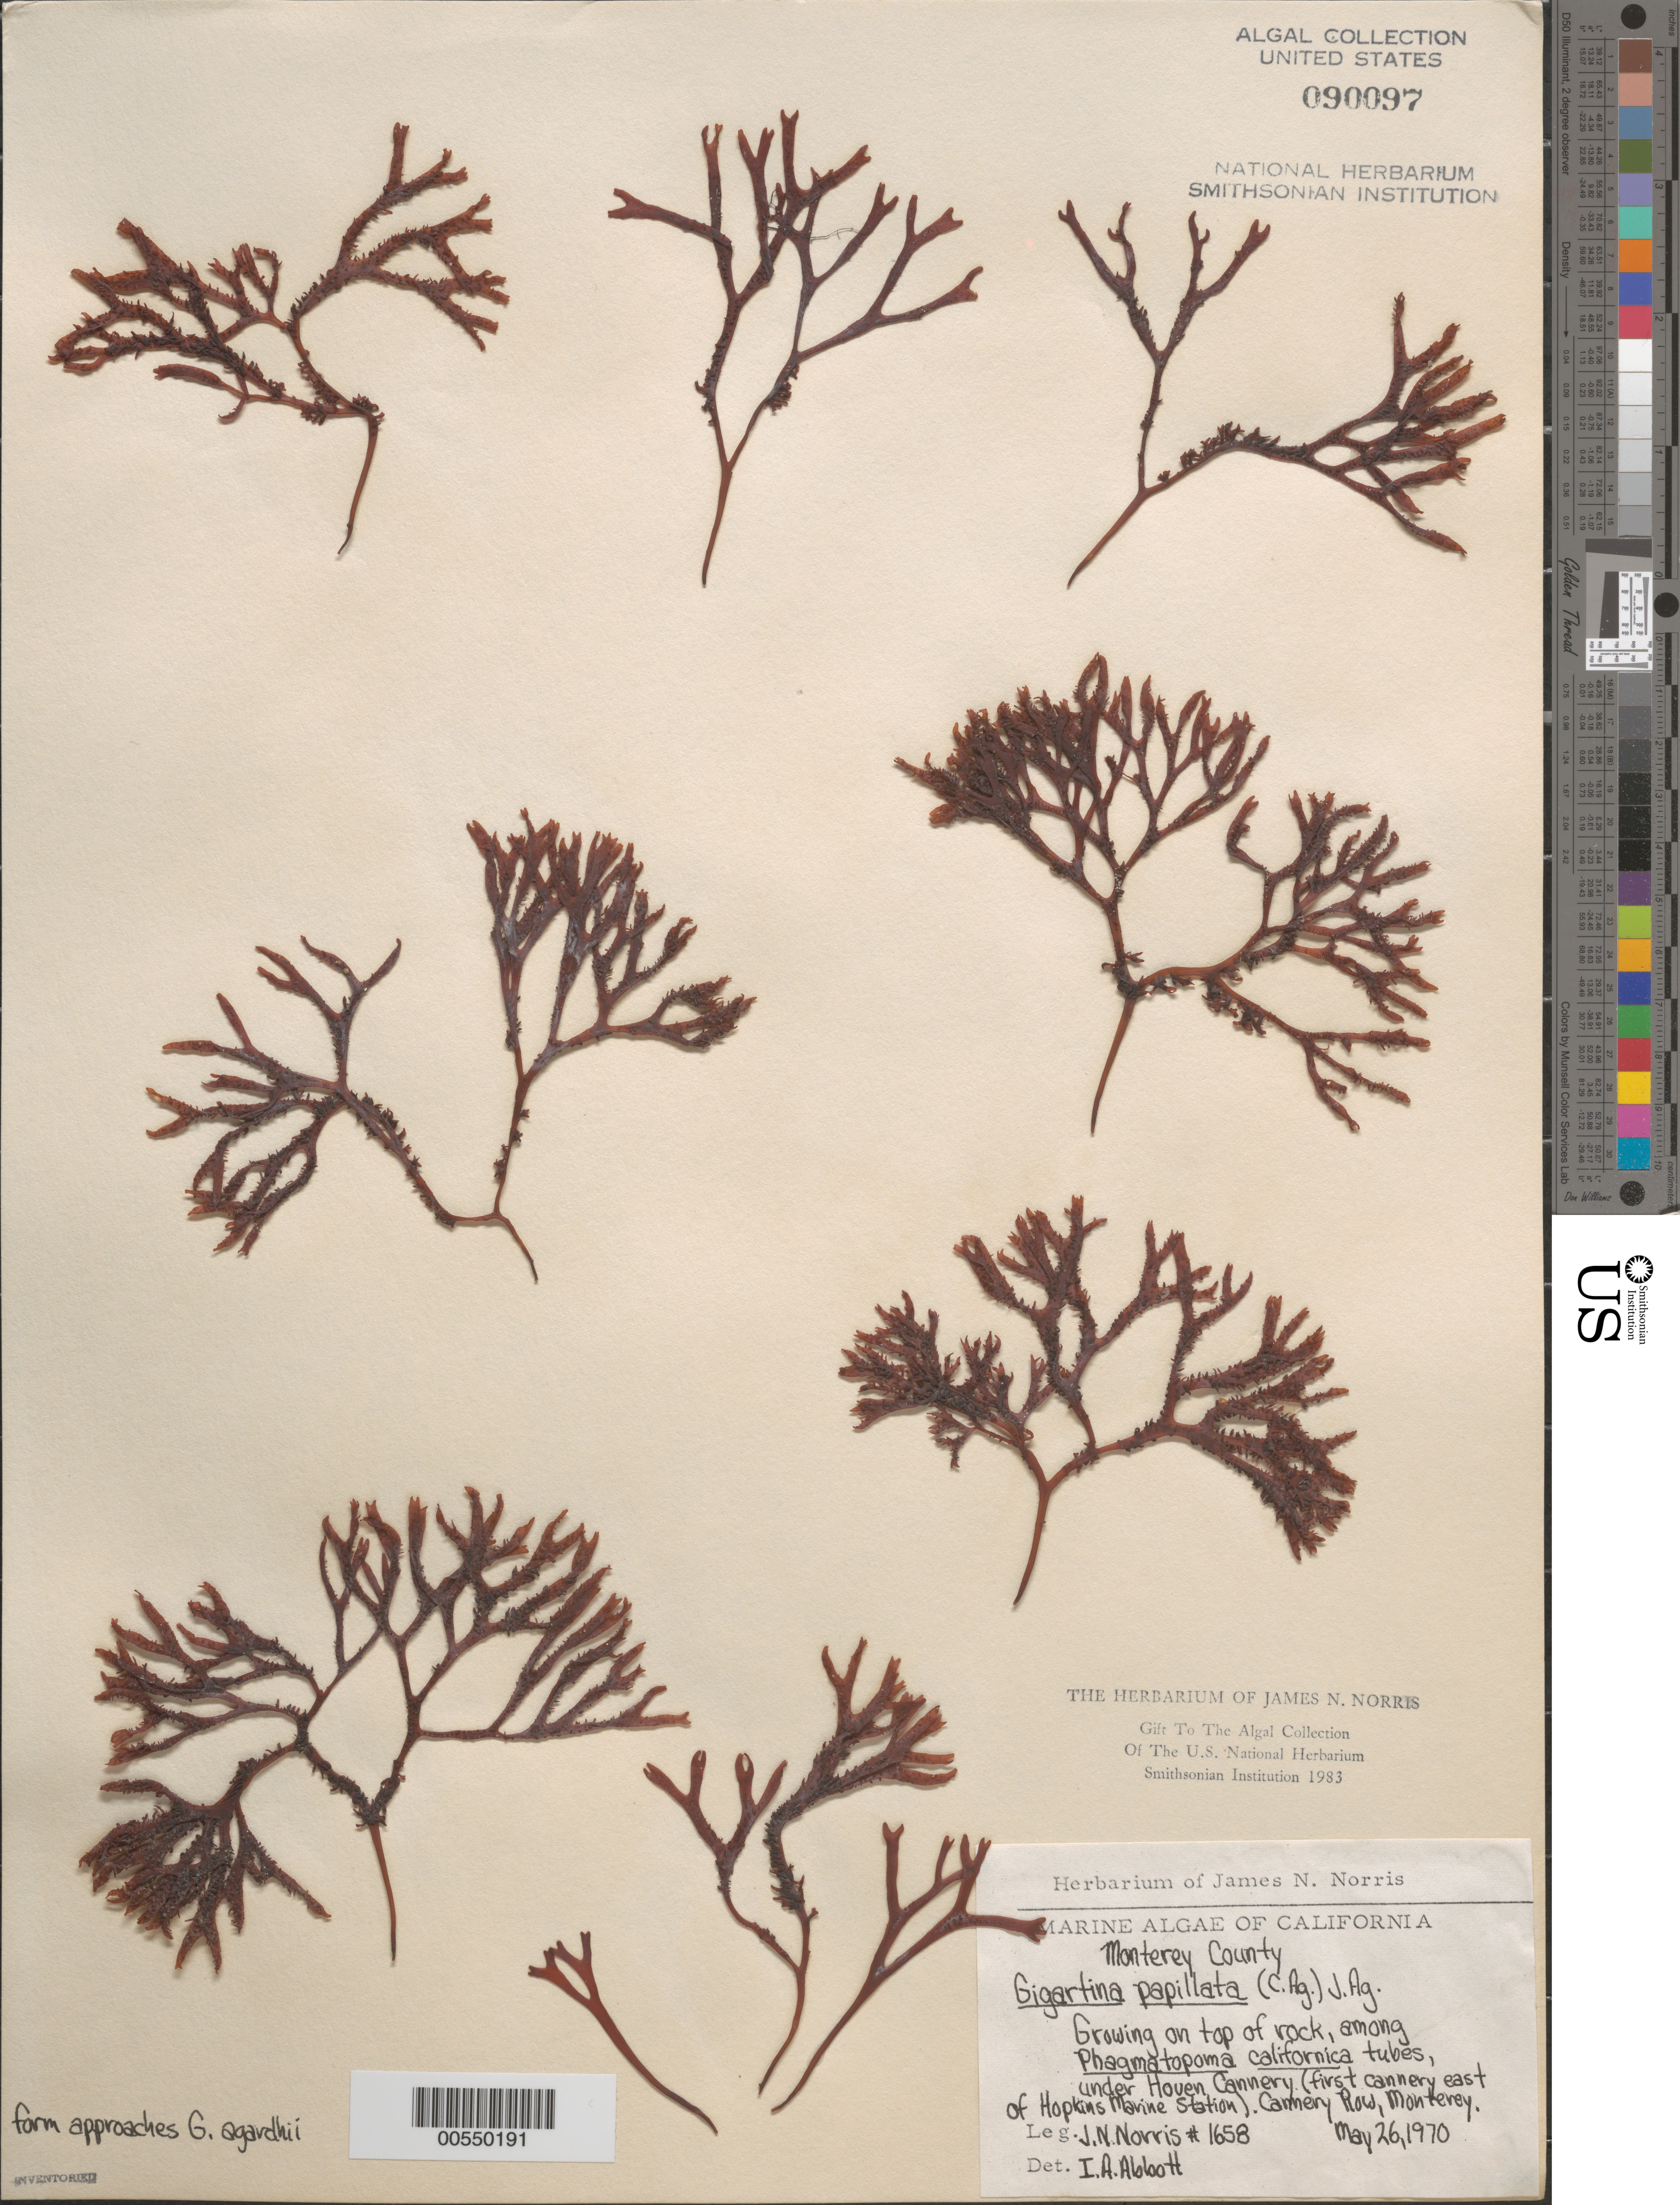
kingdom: Plantae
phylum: Rhodophyta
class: Florideophyceae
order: Gigartinales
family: Phyllophoraceae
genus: Mastocarpus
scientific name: Mastocarpus papillatus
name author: (C. Agardh) Kütz.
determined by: Algae name updating Project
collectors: J. N. Norris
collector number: JN-1658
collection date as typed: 26 May 1970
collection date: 1970-05-26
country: United States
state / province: California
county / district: Monterey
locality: Cannery Row, Monterey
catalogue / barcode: US 90097